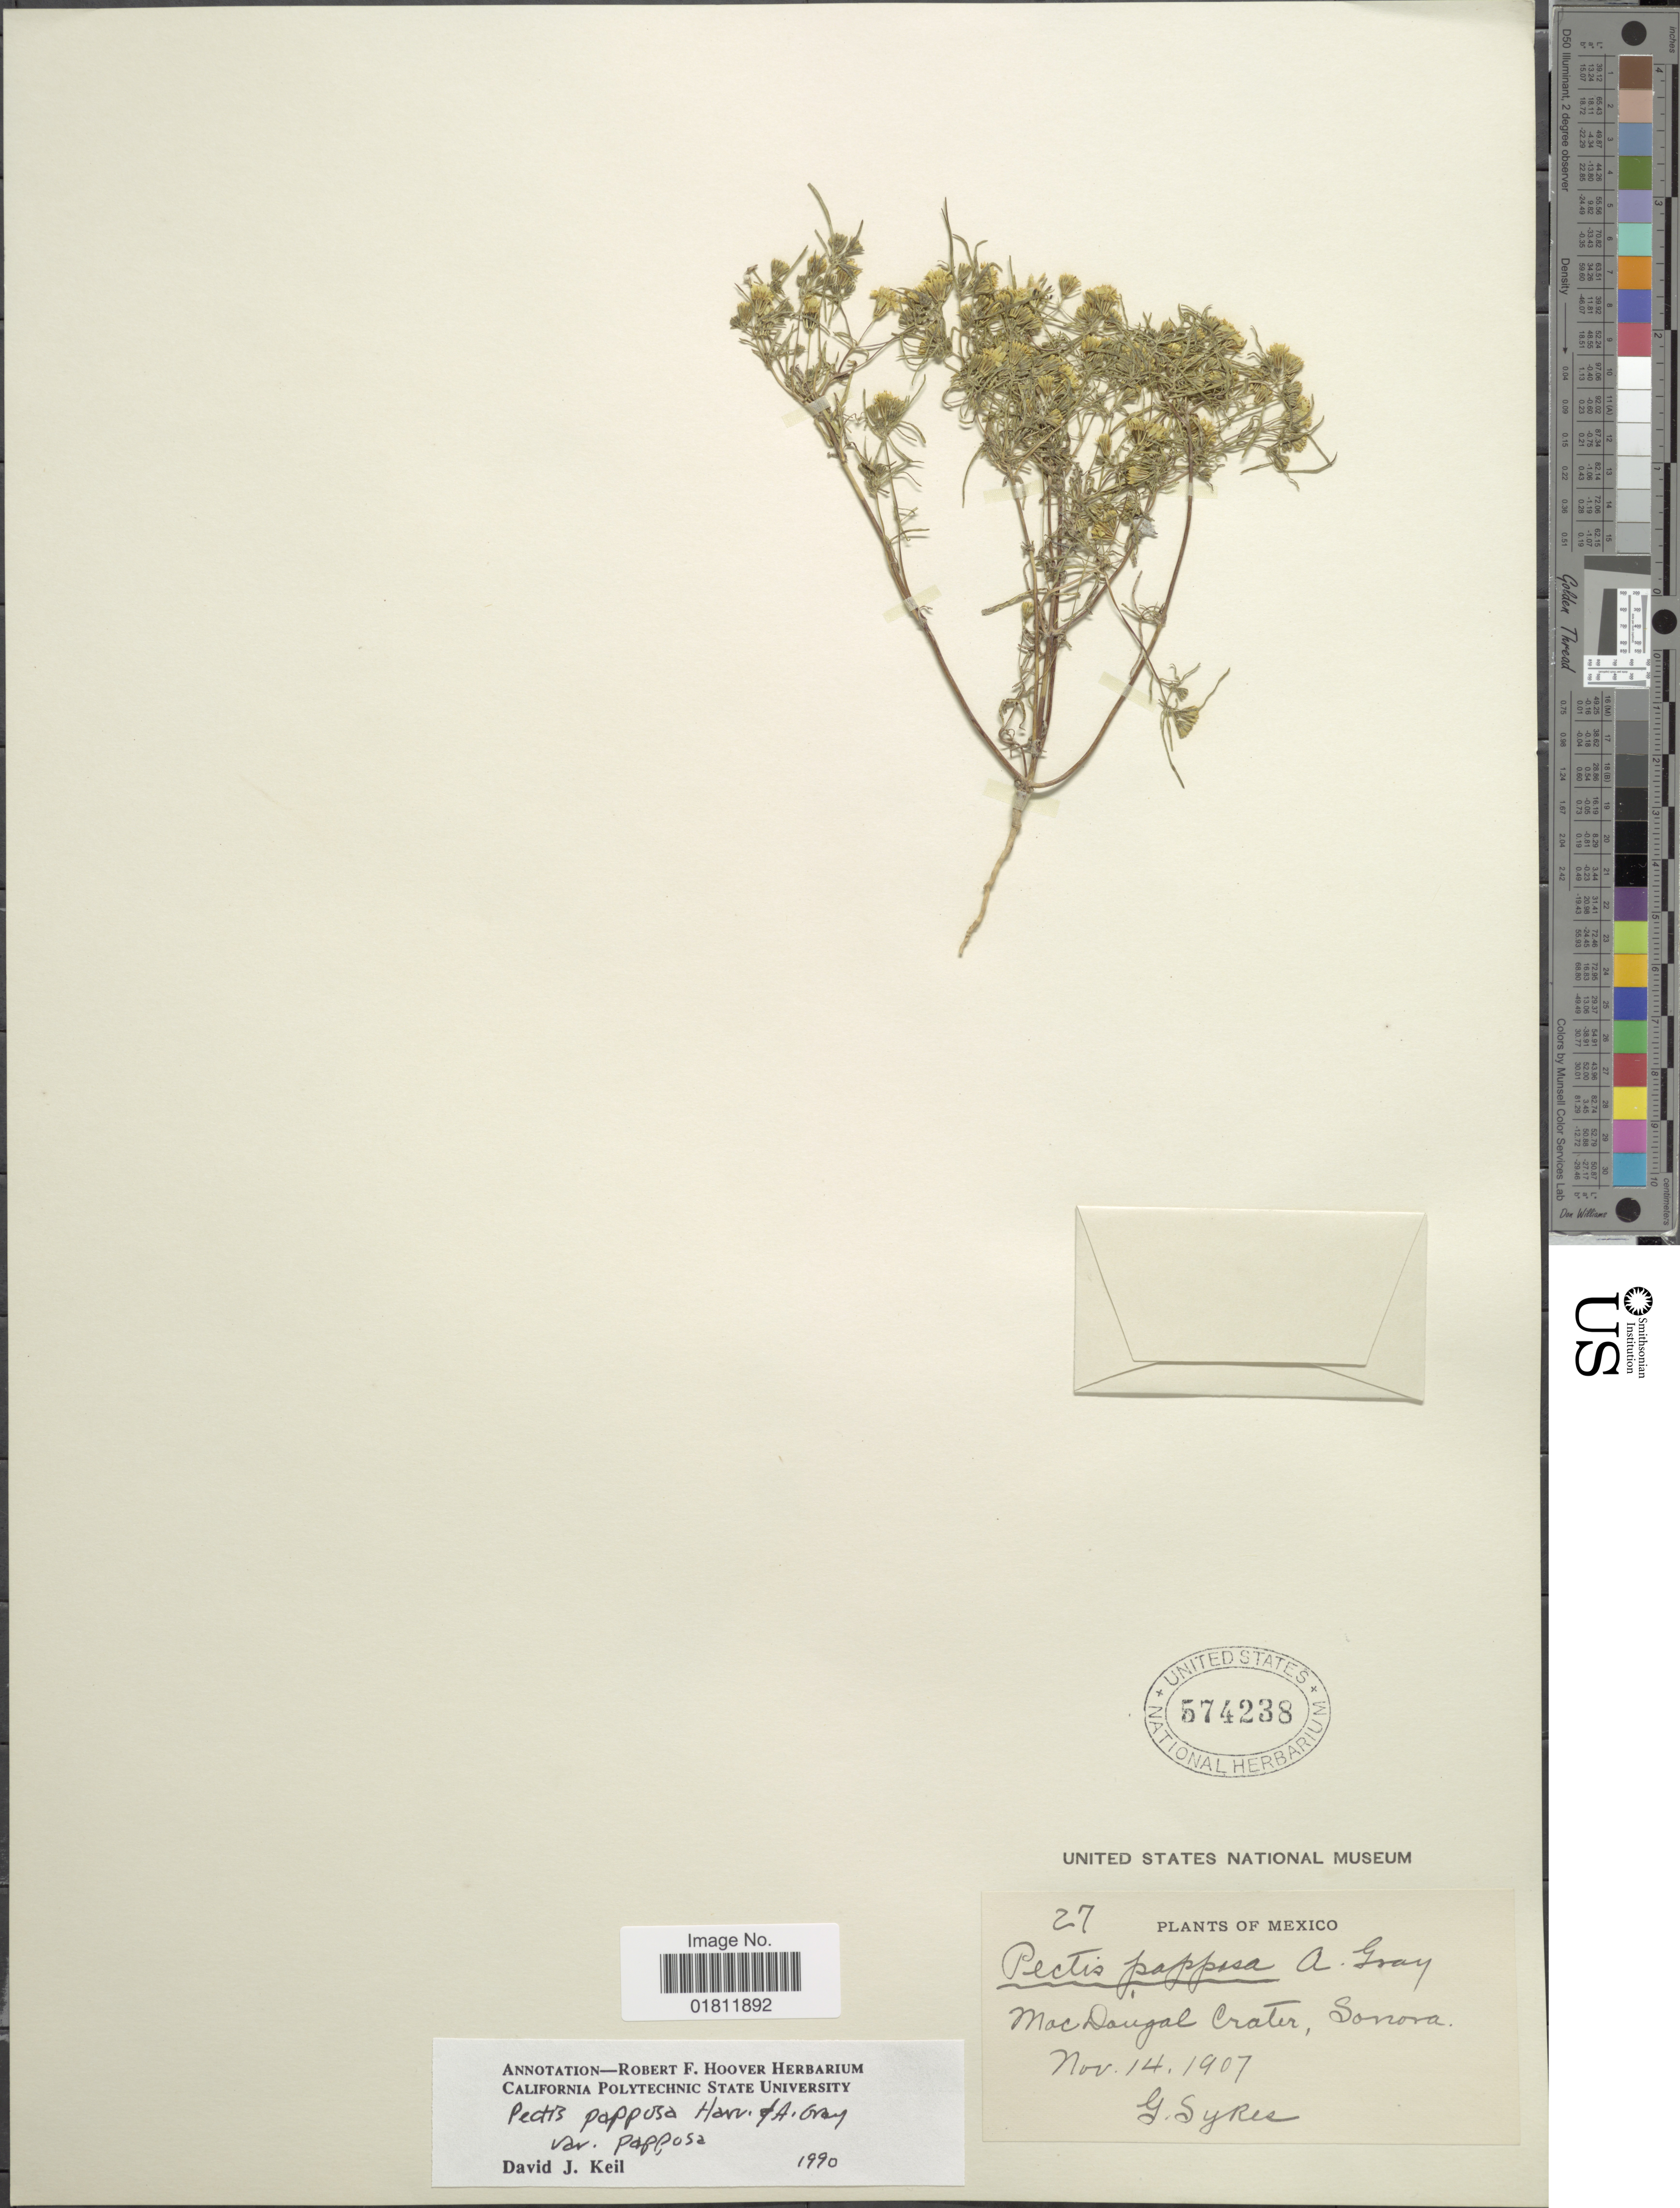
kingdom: Plantae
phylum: Tracheophyta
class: Magnoliopsida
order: Asterales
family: Asteraceae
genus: Pectis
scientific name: Pectis papposa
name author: Harv. & A. Gray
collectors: G. Sykes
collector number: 27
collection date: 1907-11-14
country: Mexico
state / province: Sonora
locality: MacDougal Crater, Sonora.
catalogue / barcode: US 574238